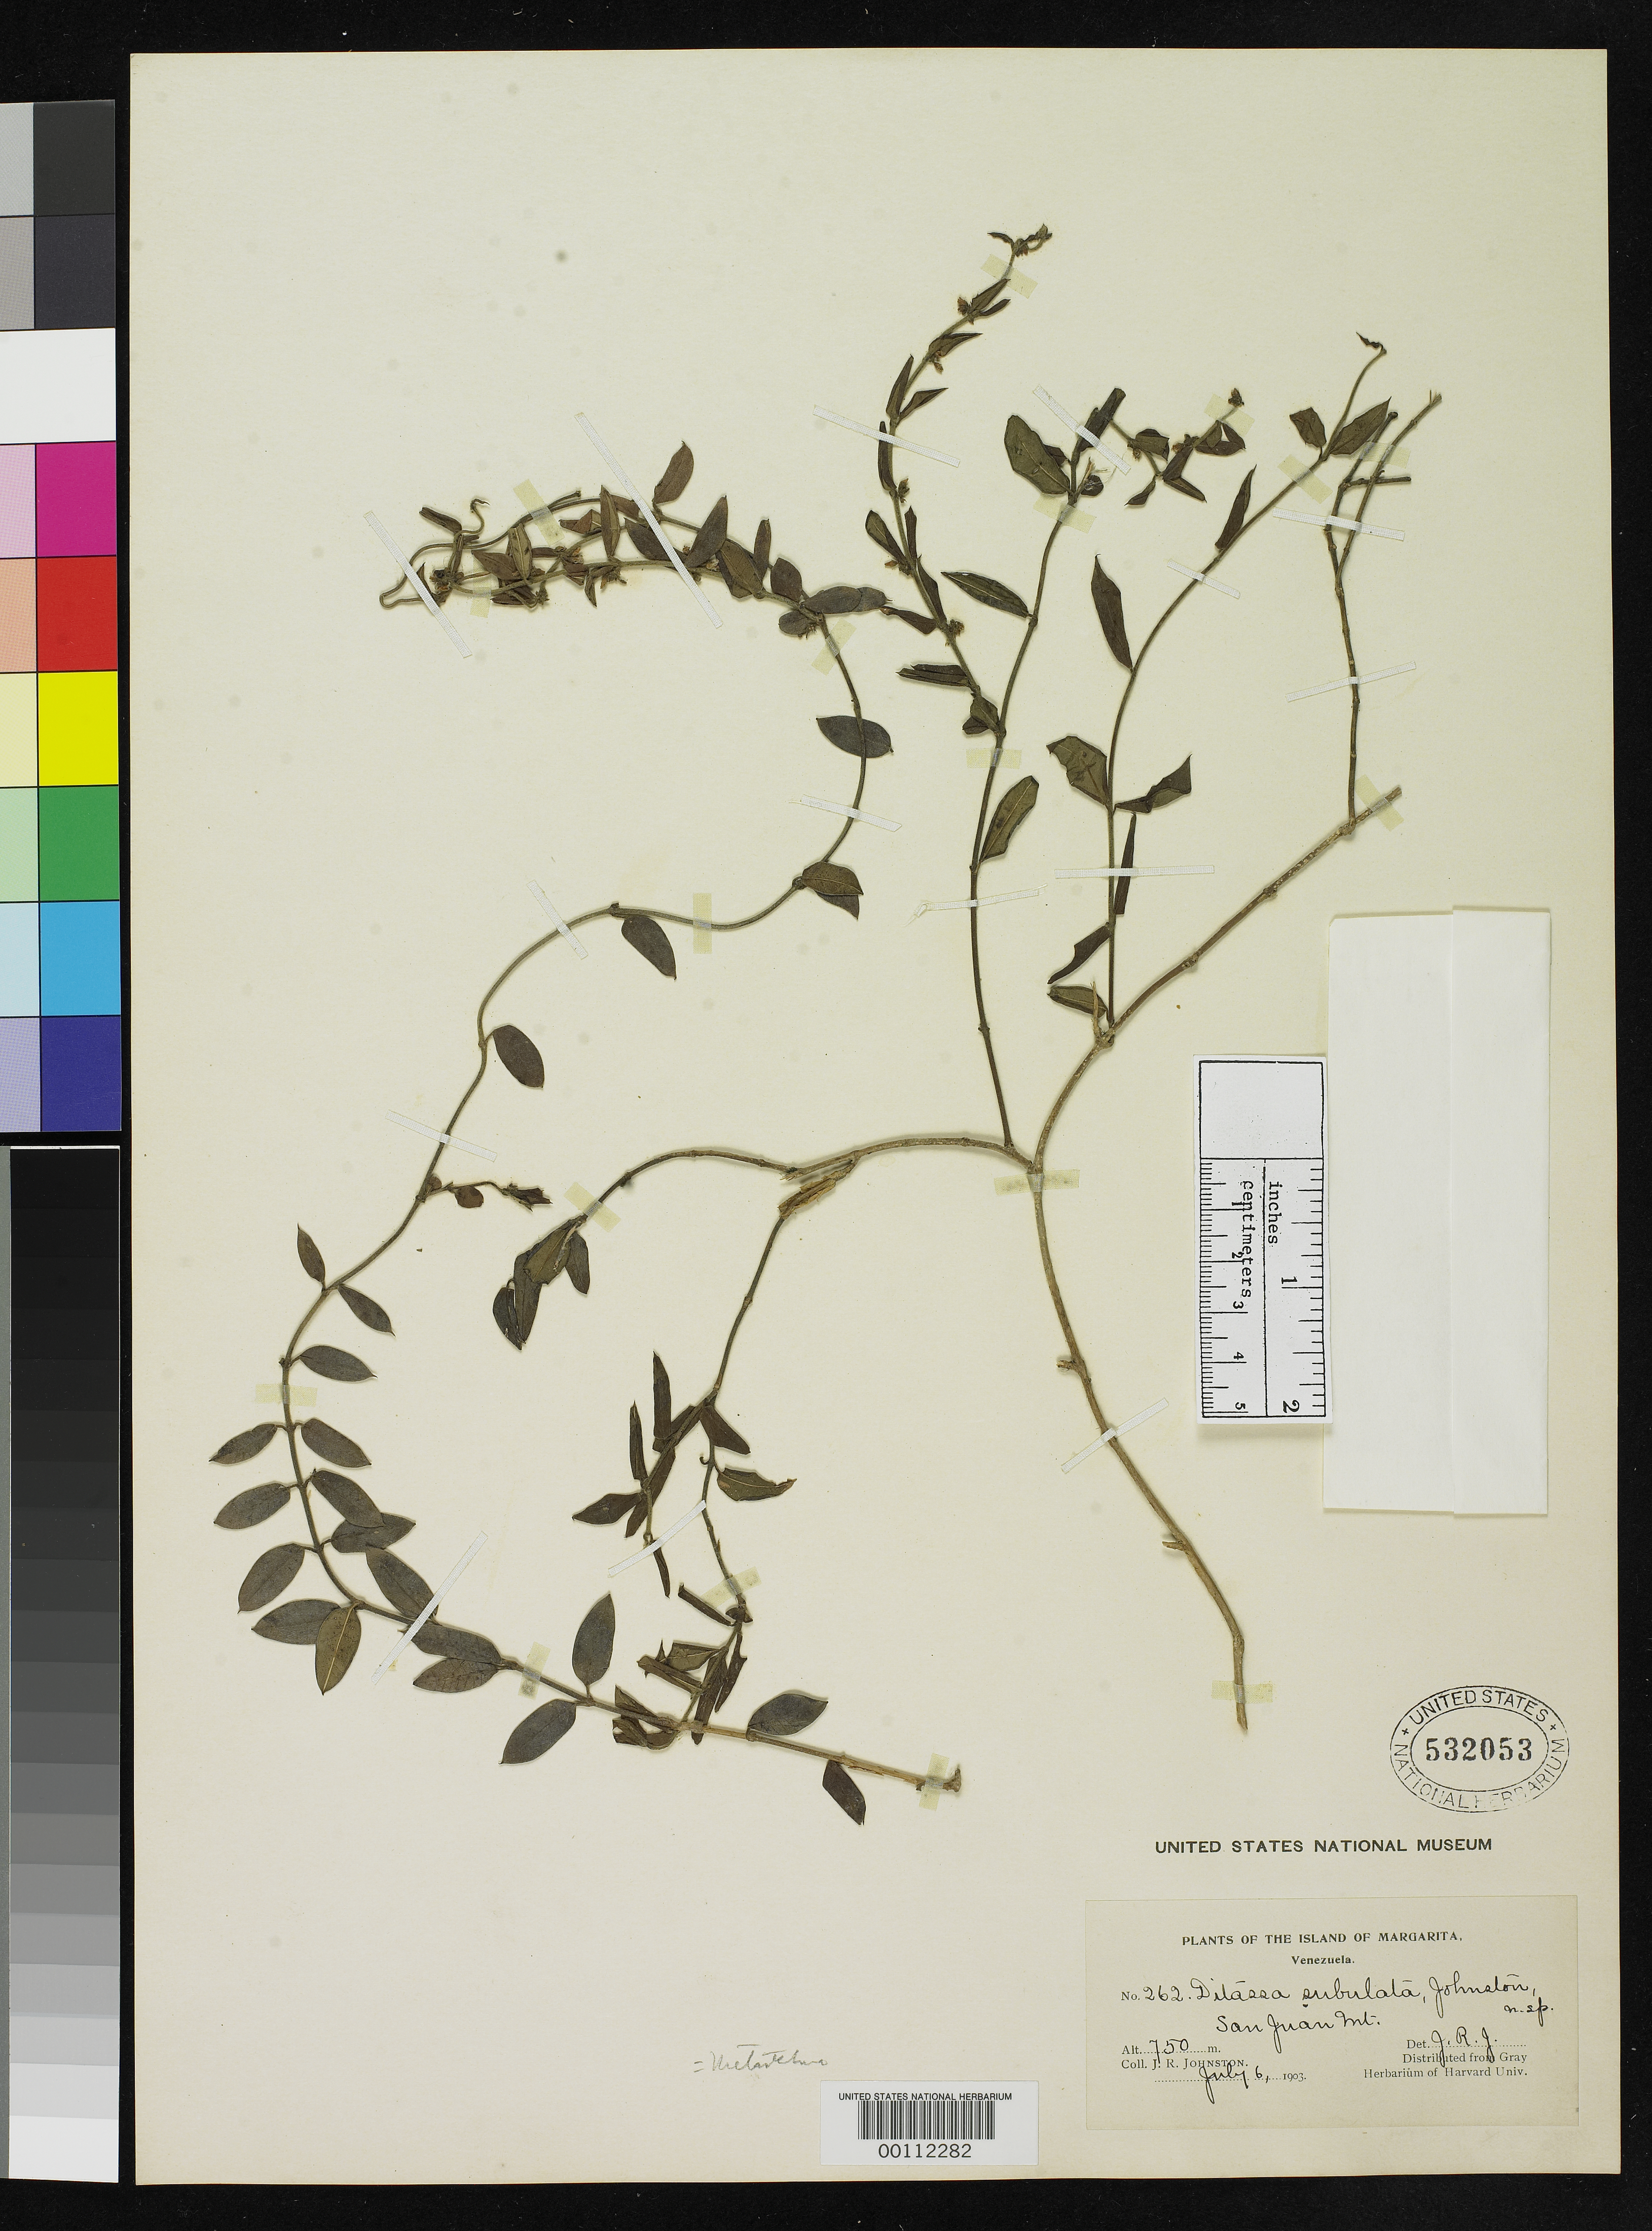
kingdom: Plantae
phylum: Tracheophyta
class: Magnoliopsida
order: Gentianales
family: Apocynaceae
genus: Ditassa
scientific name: Ditassa subulata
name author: J.R. Johnst.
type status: Isotype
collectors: J. Johnston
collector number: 262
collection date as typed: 06 Jul 1903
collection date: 1903-07-06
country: Venezuela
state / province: Nueva Esparta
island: Margarita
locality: San Juan Mt.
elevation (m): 740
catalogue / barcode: US 532053